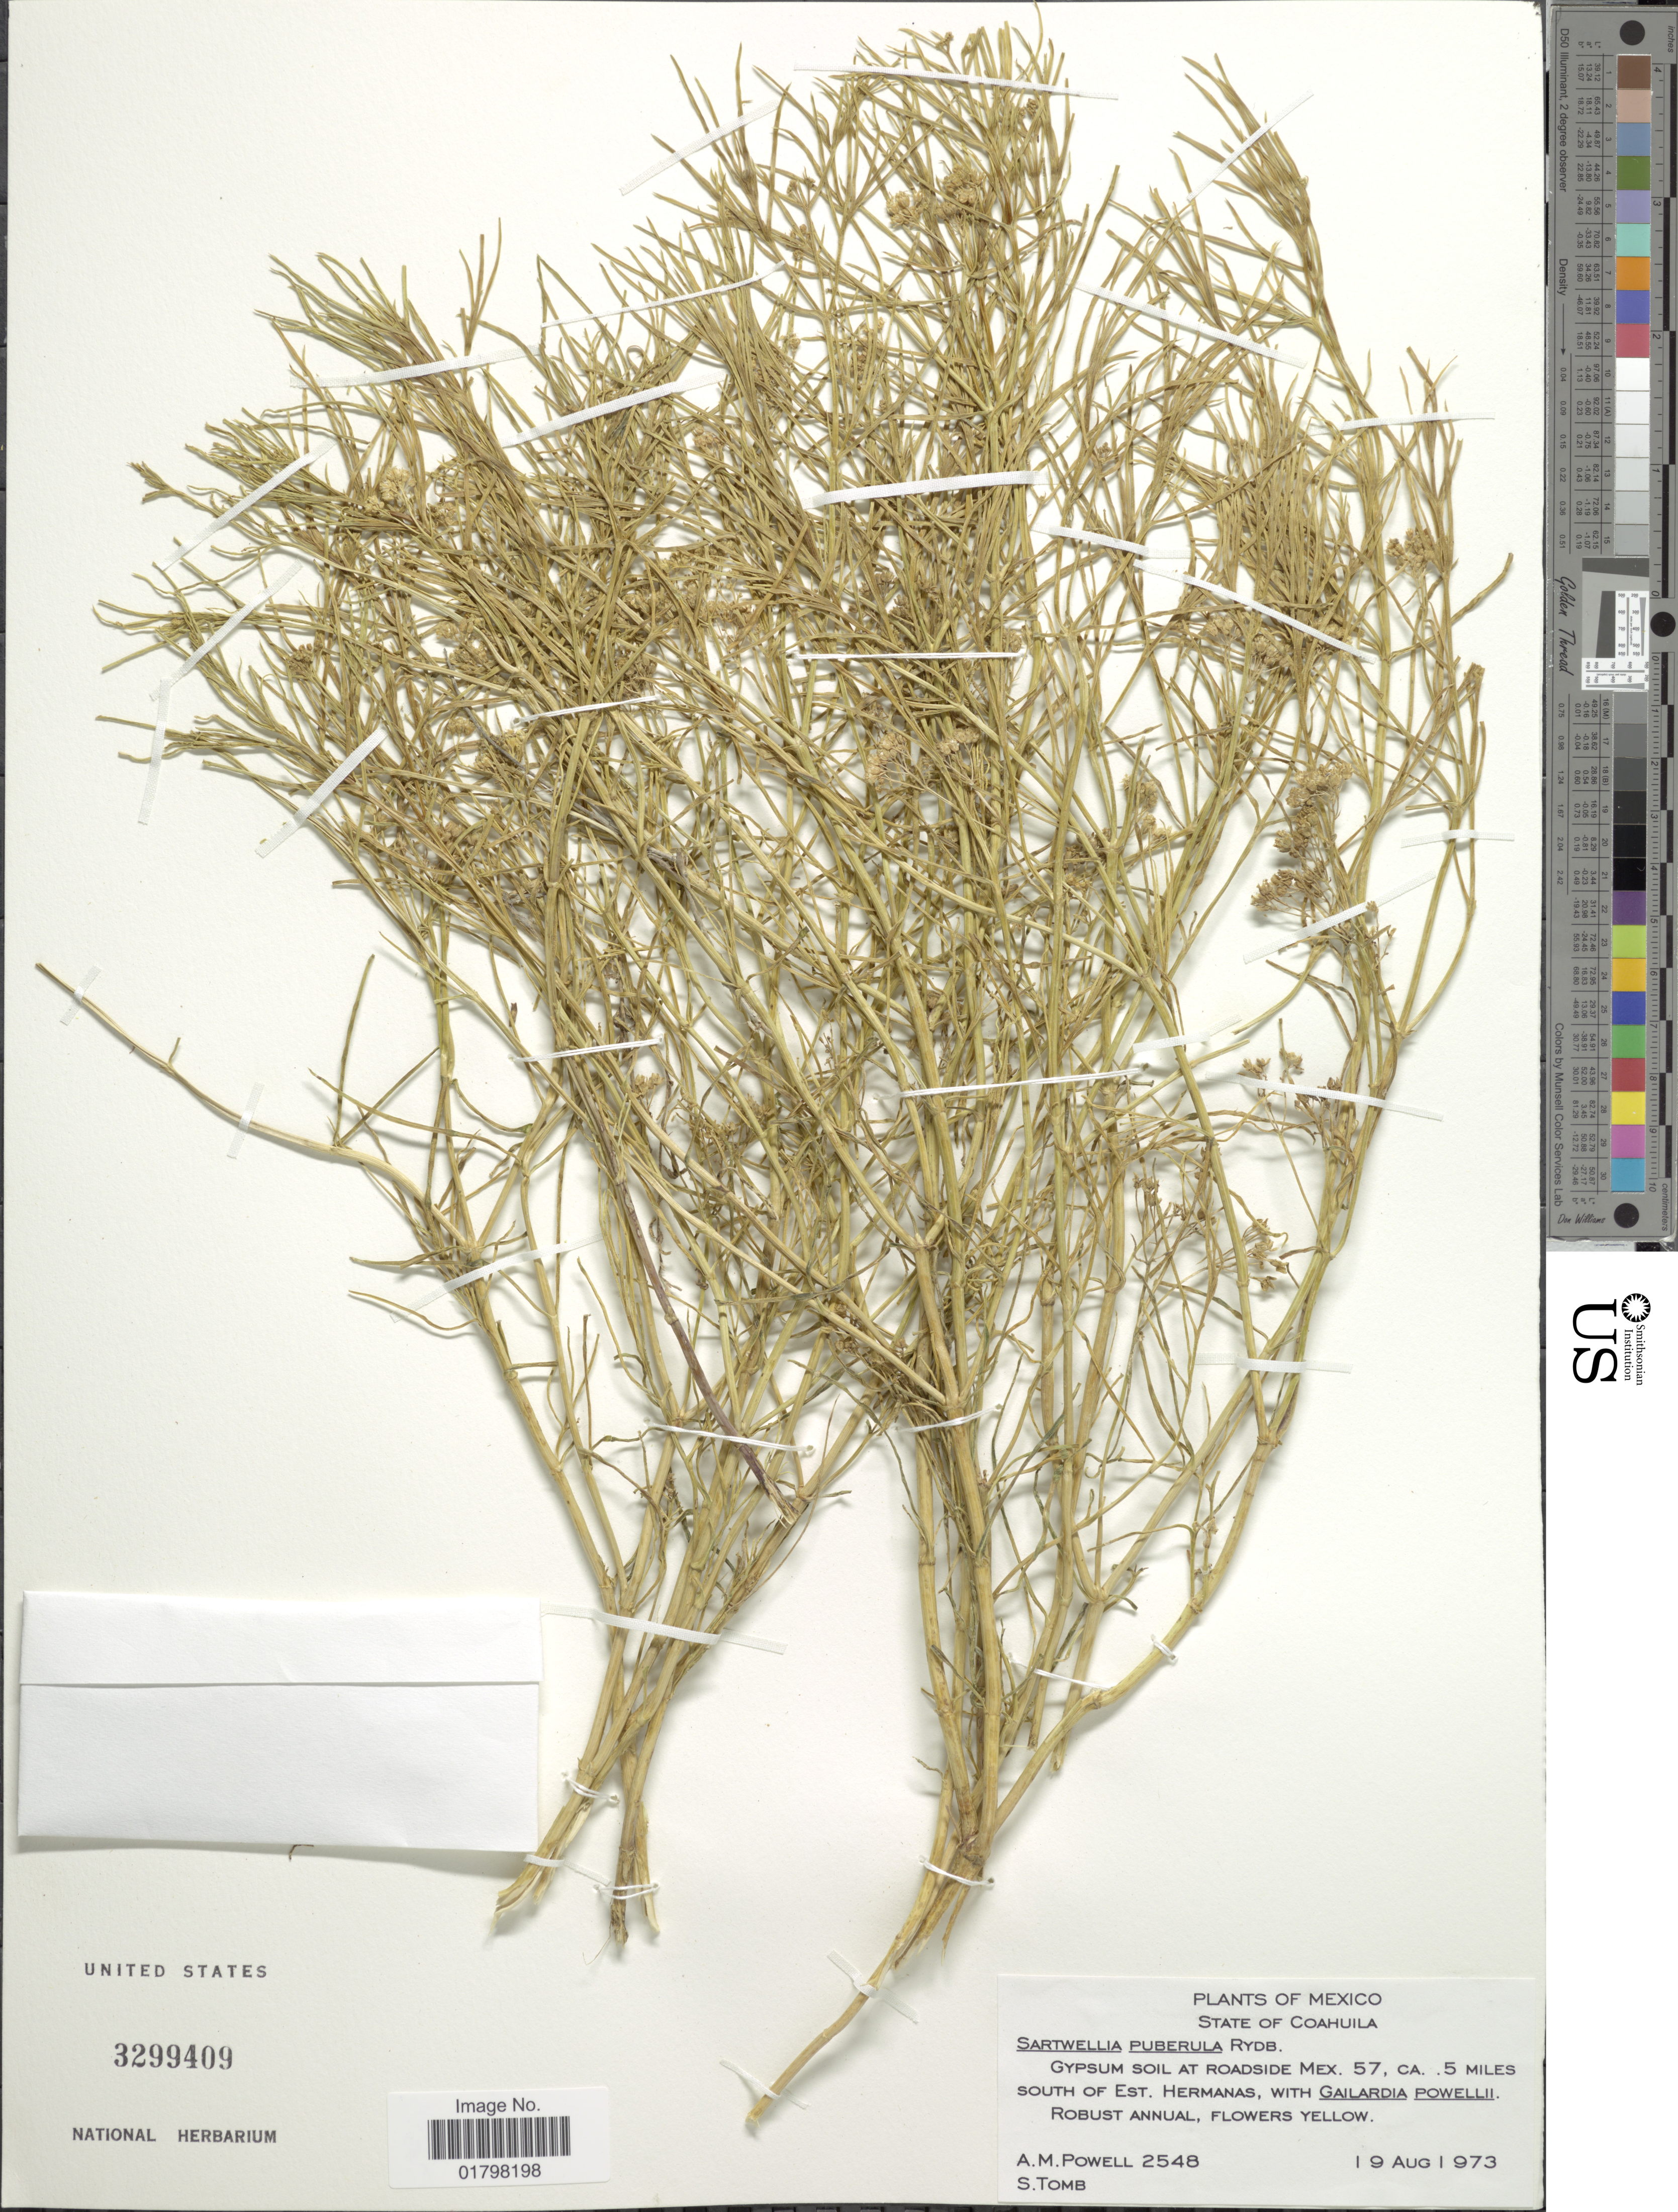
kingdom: Plantae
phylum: Tracheophyta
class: Magnoliopsida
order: Asterales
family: Asteraceae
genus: Sartwellia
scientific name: Sartwellia puberula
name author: Rydb.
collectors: A. M. Powell & S. Tomb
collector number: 2548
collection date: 1973-08-19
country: Mexico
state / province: Coahuila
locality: State of Coahuila. Gypsum soil at roadside Mex. 57, ca. 5 miles south of Est, Hermanas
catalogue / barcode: US 3299409